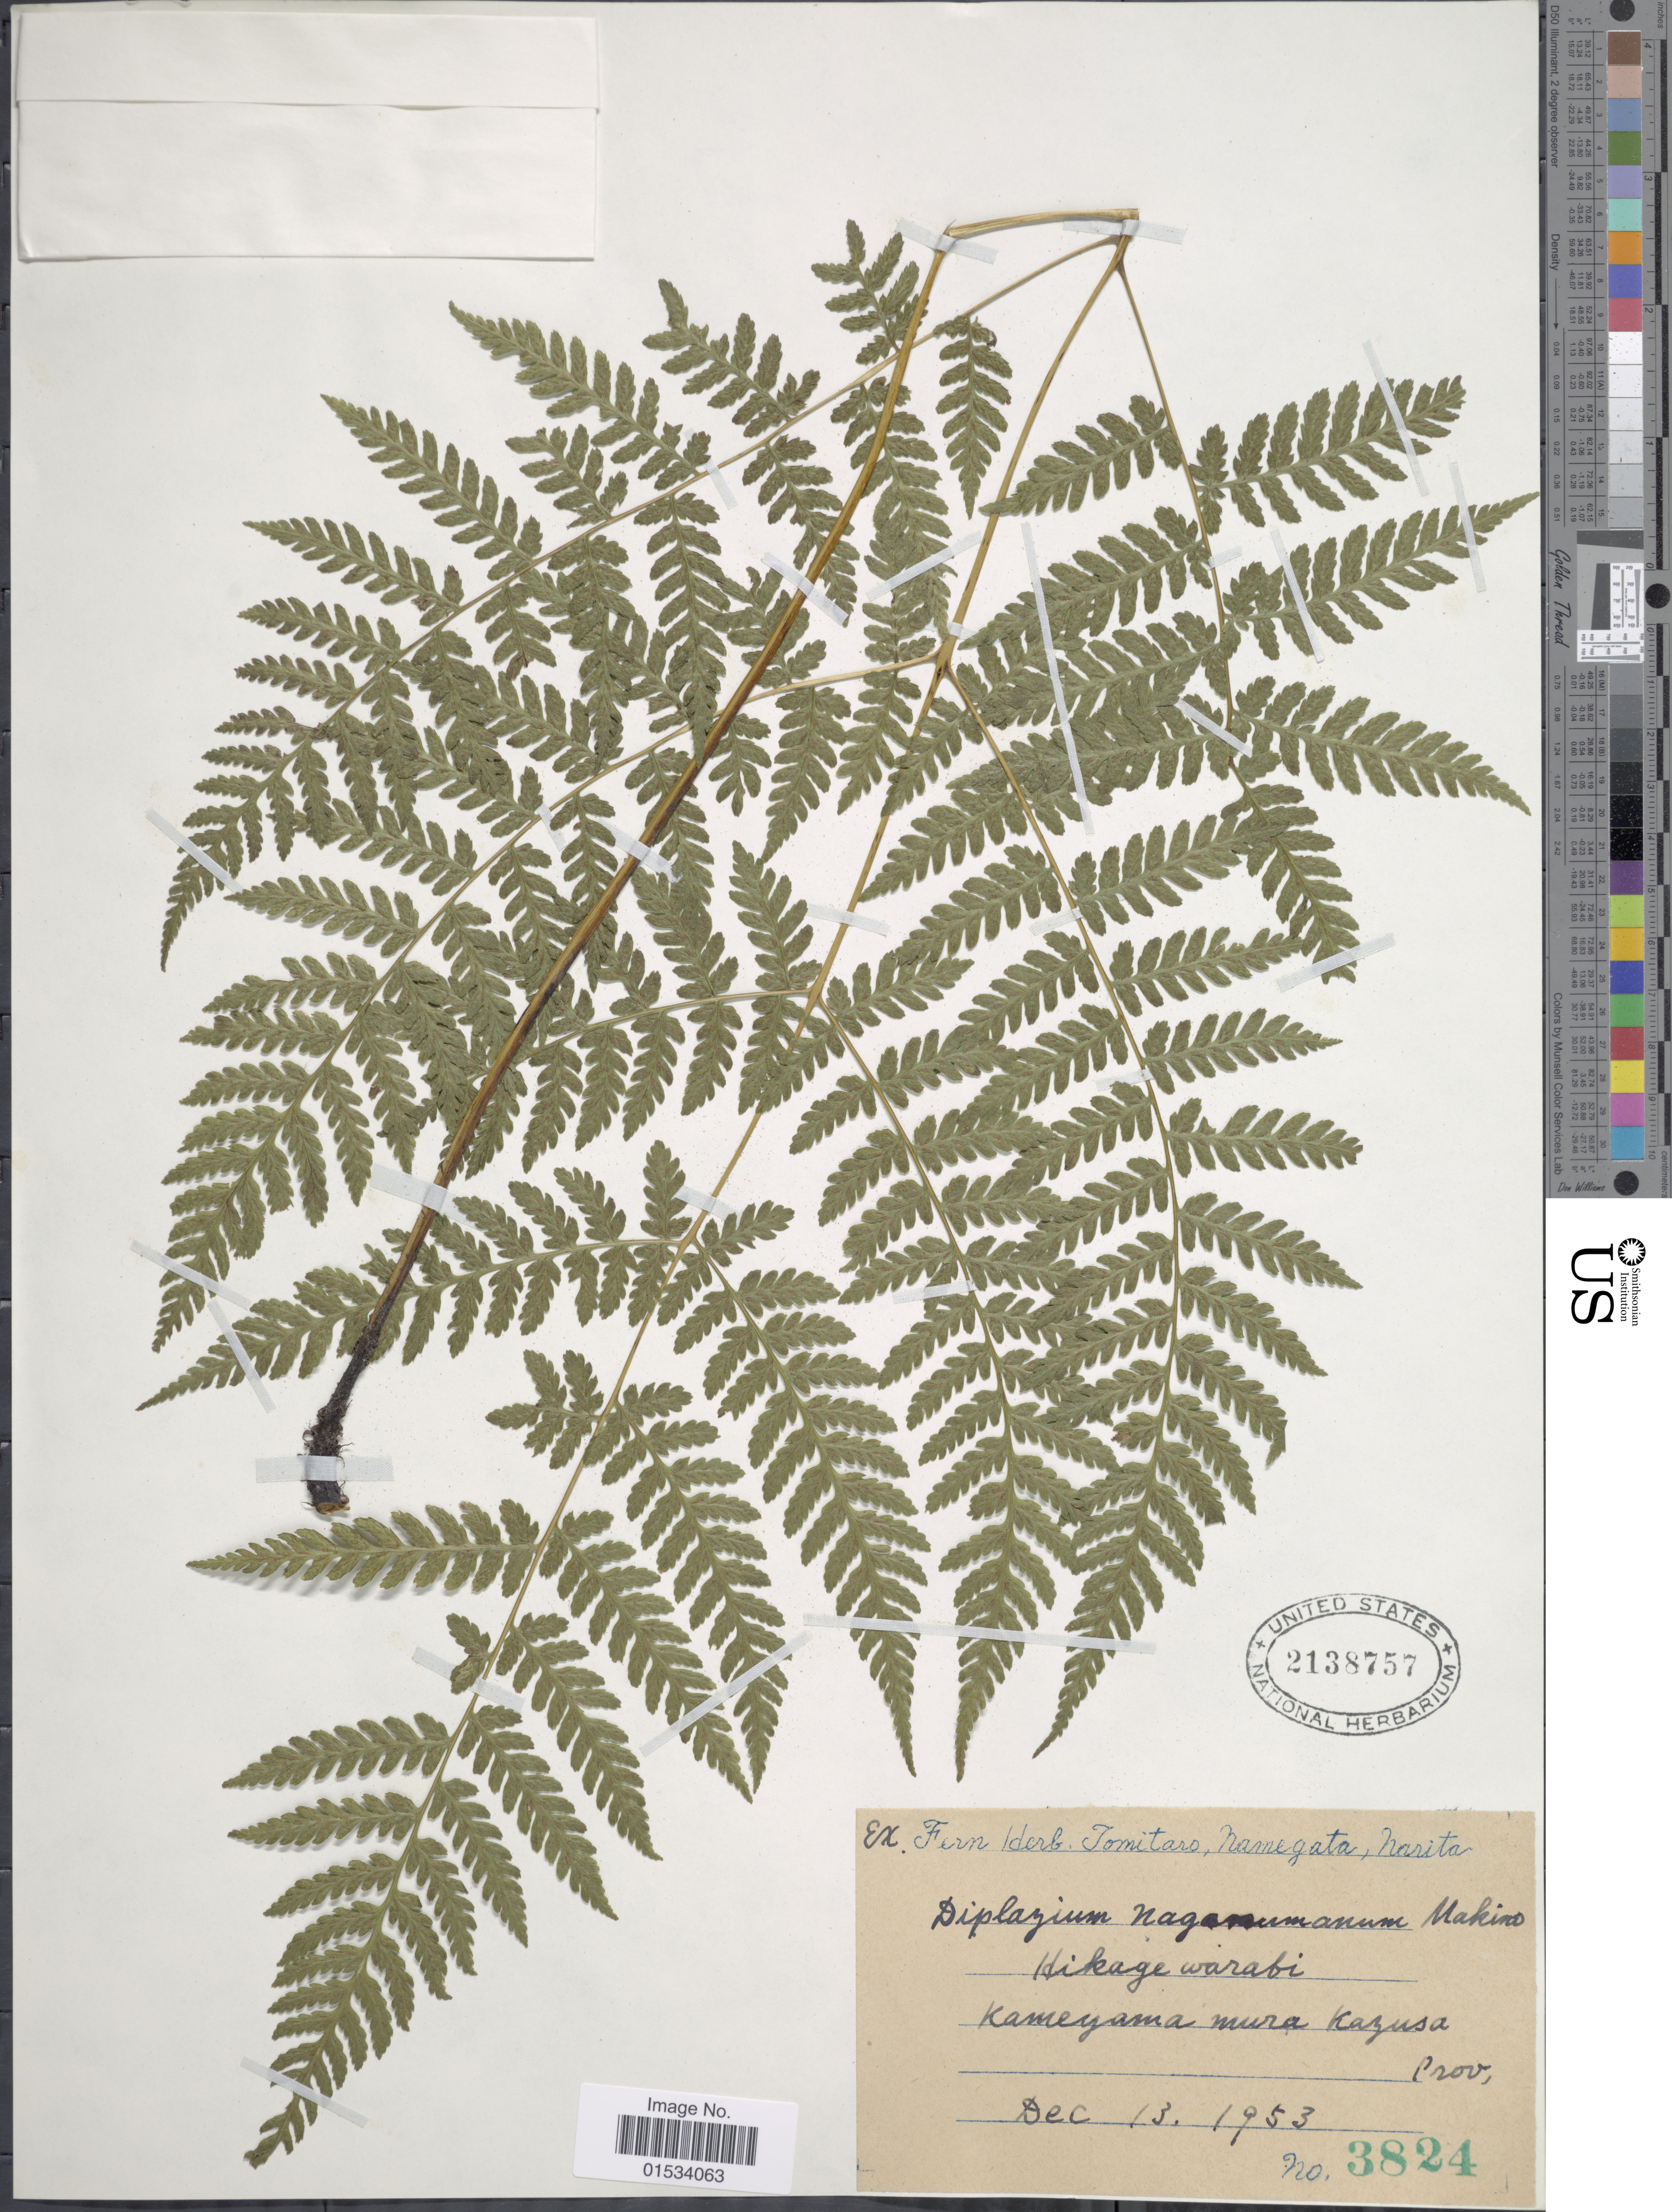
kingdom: Plantae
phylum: Tracheophyta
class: Polypodiopsida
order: Polypodiales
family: Athyriaceae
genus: Diplazium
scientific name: Diplazium naganumanum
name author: Baker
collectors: Tomitaro, Namegata & Narita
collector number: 3824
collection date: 1953-12-13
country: Japan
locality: Kameyama mura Kazusa.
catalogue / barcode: US 2138757